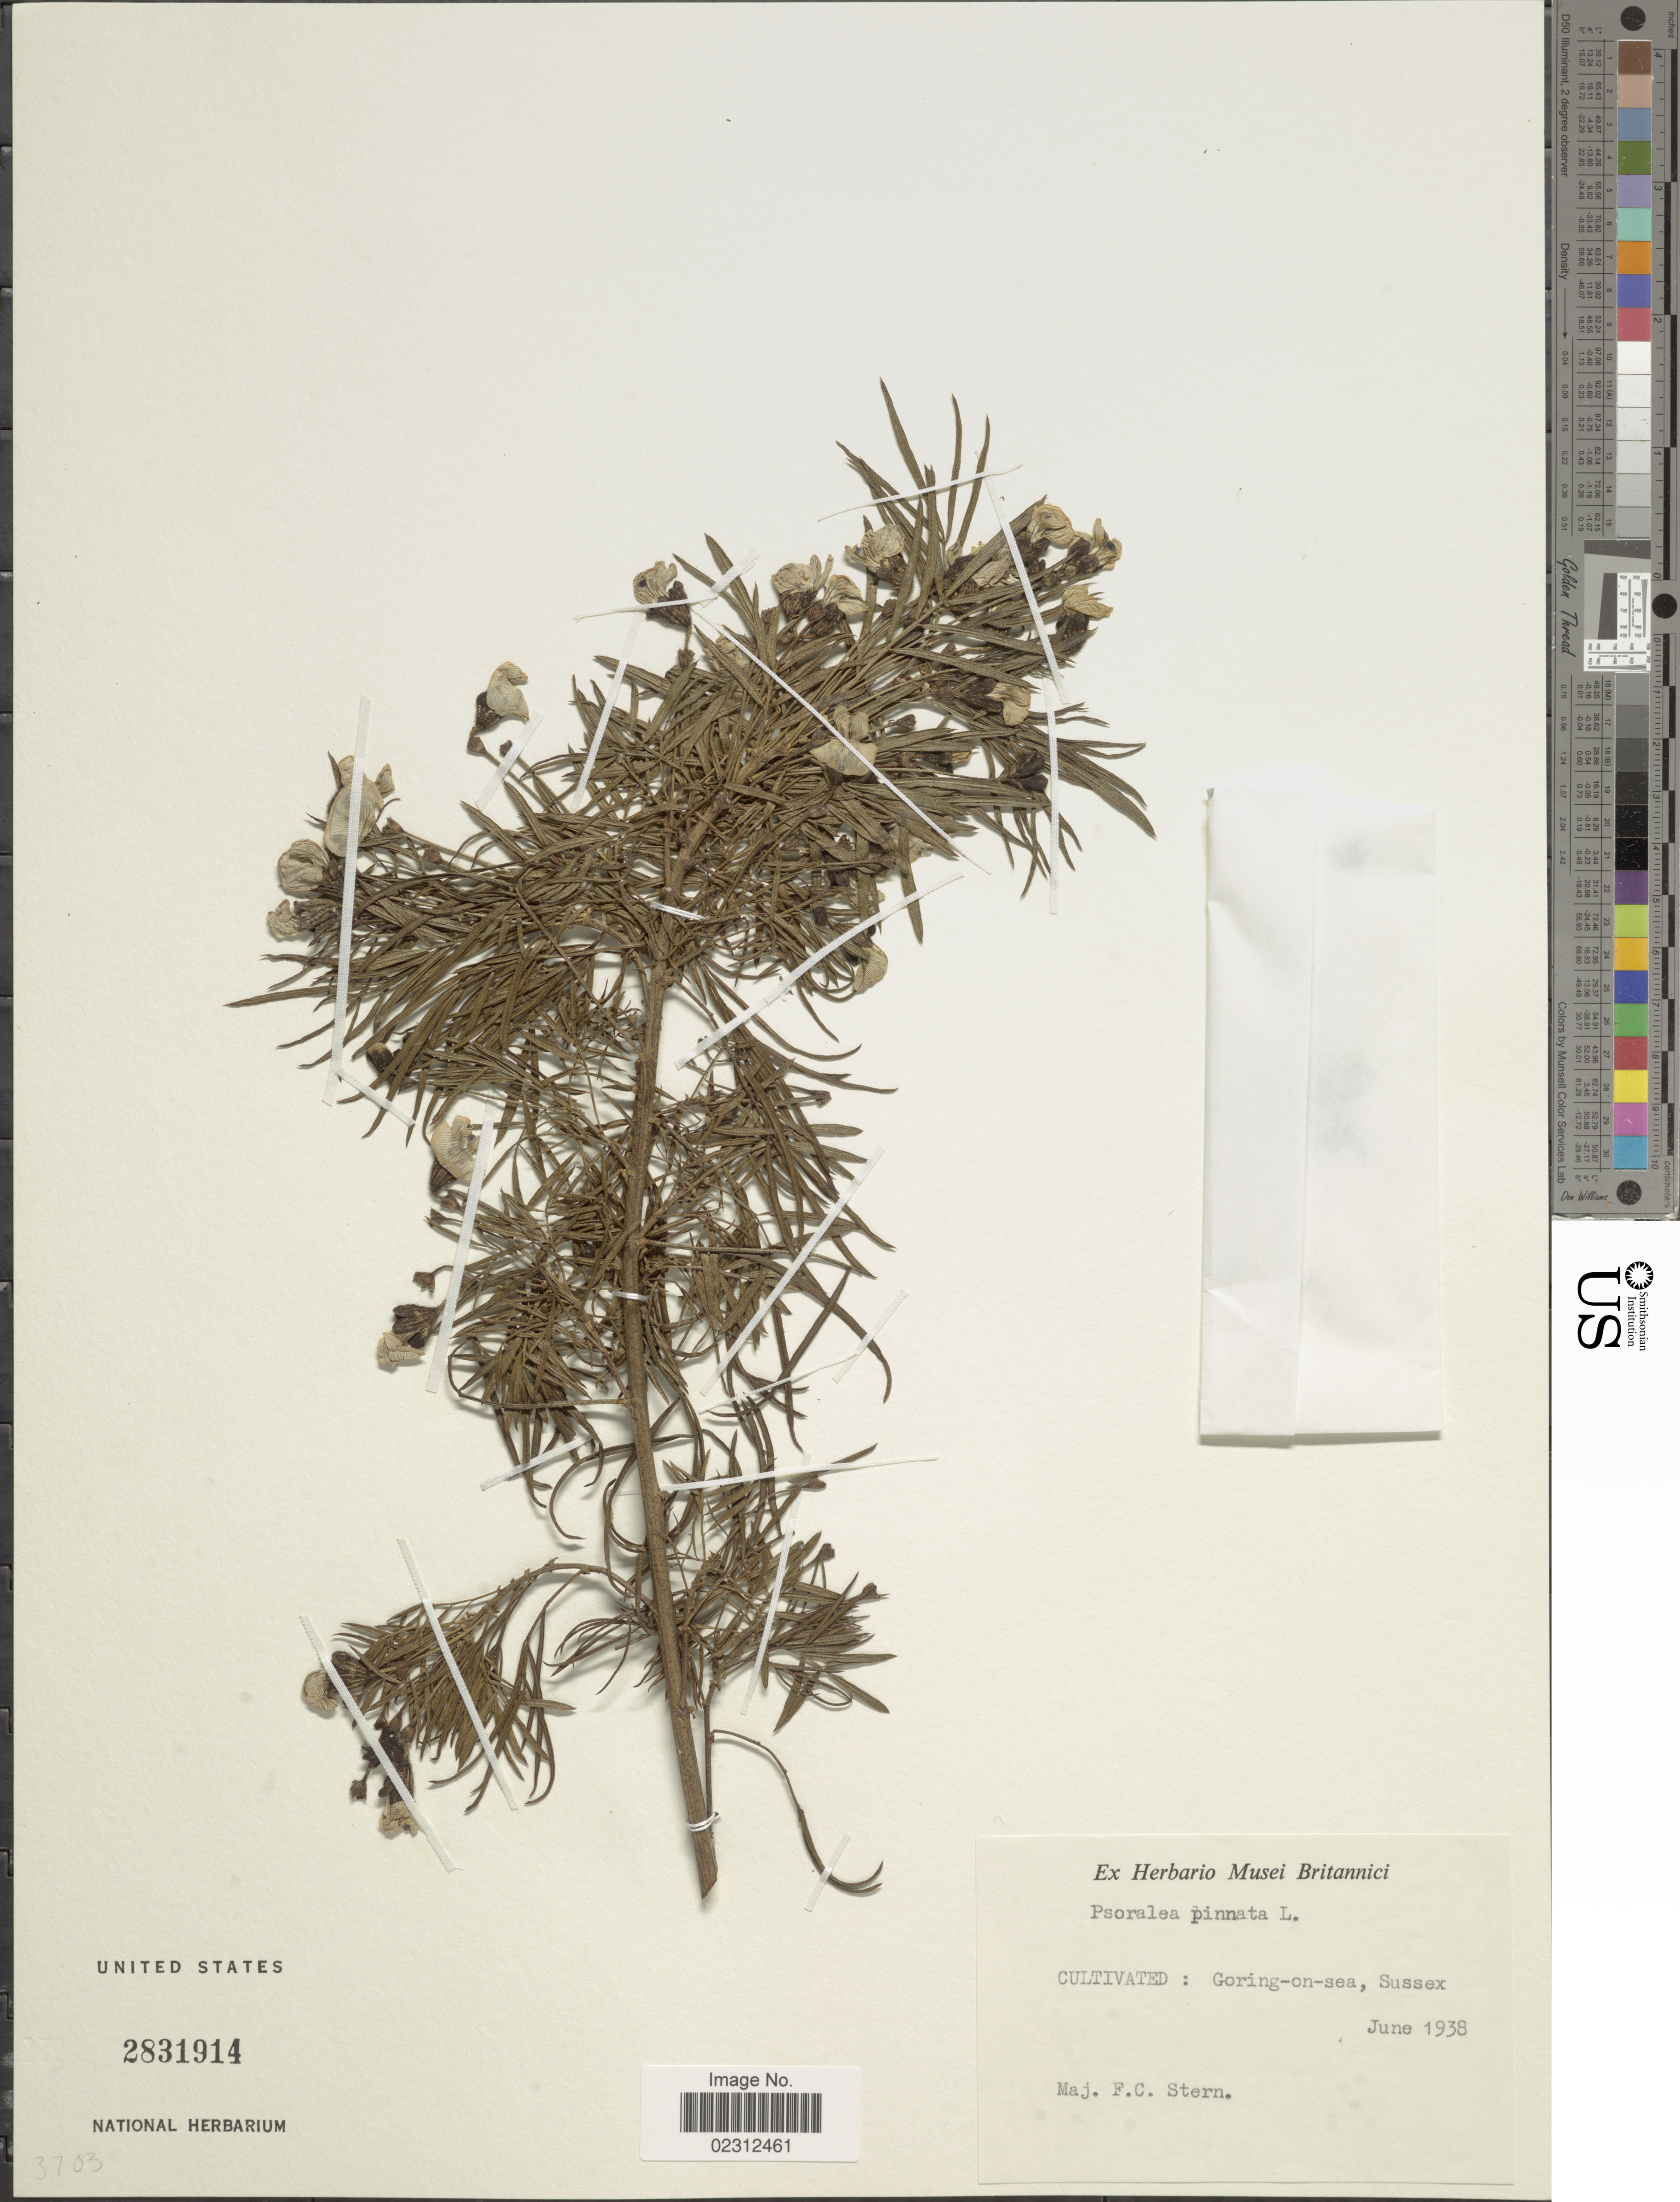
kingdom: Plantae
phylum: Tracheophyta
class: Magnoliopsida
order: Fabales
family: Fabaceae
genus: Psoralea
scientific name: Psoralea pinnata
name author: L.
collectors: F. C. Stern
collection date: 1938-06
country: United Kingdom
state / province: England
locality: Goring-on-sea, Sussex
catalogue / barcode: US 2831914